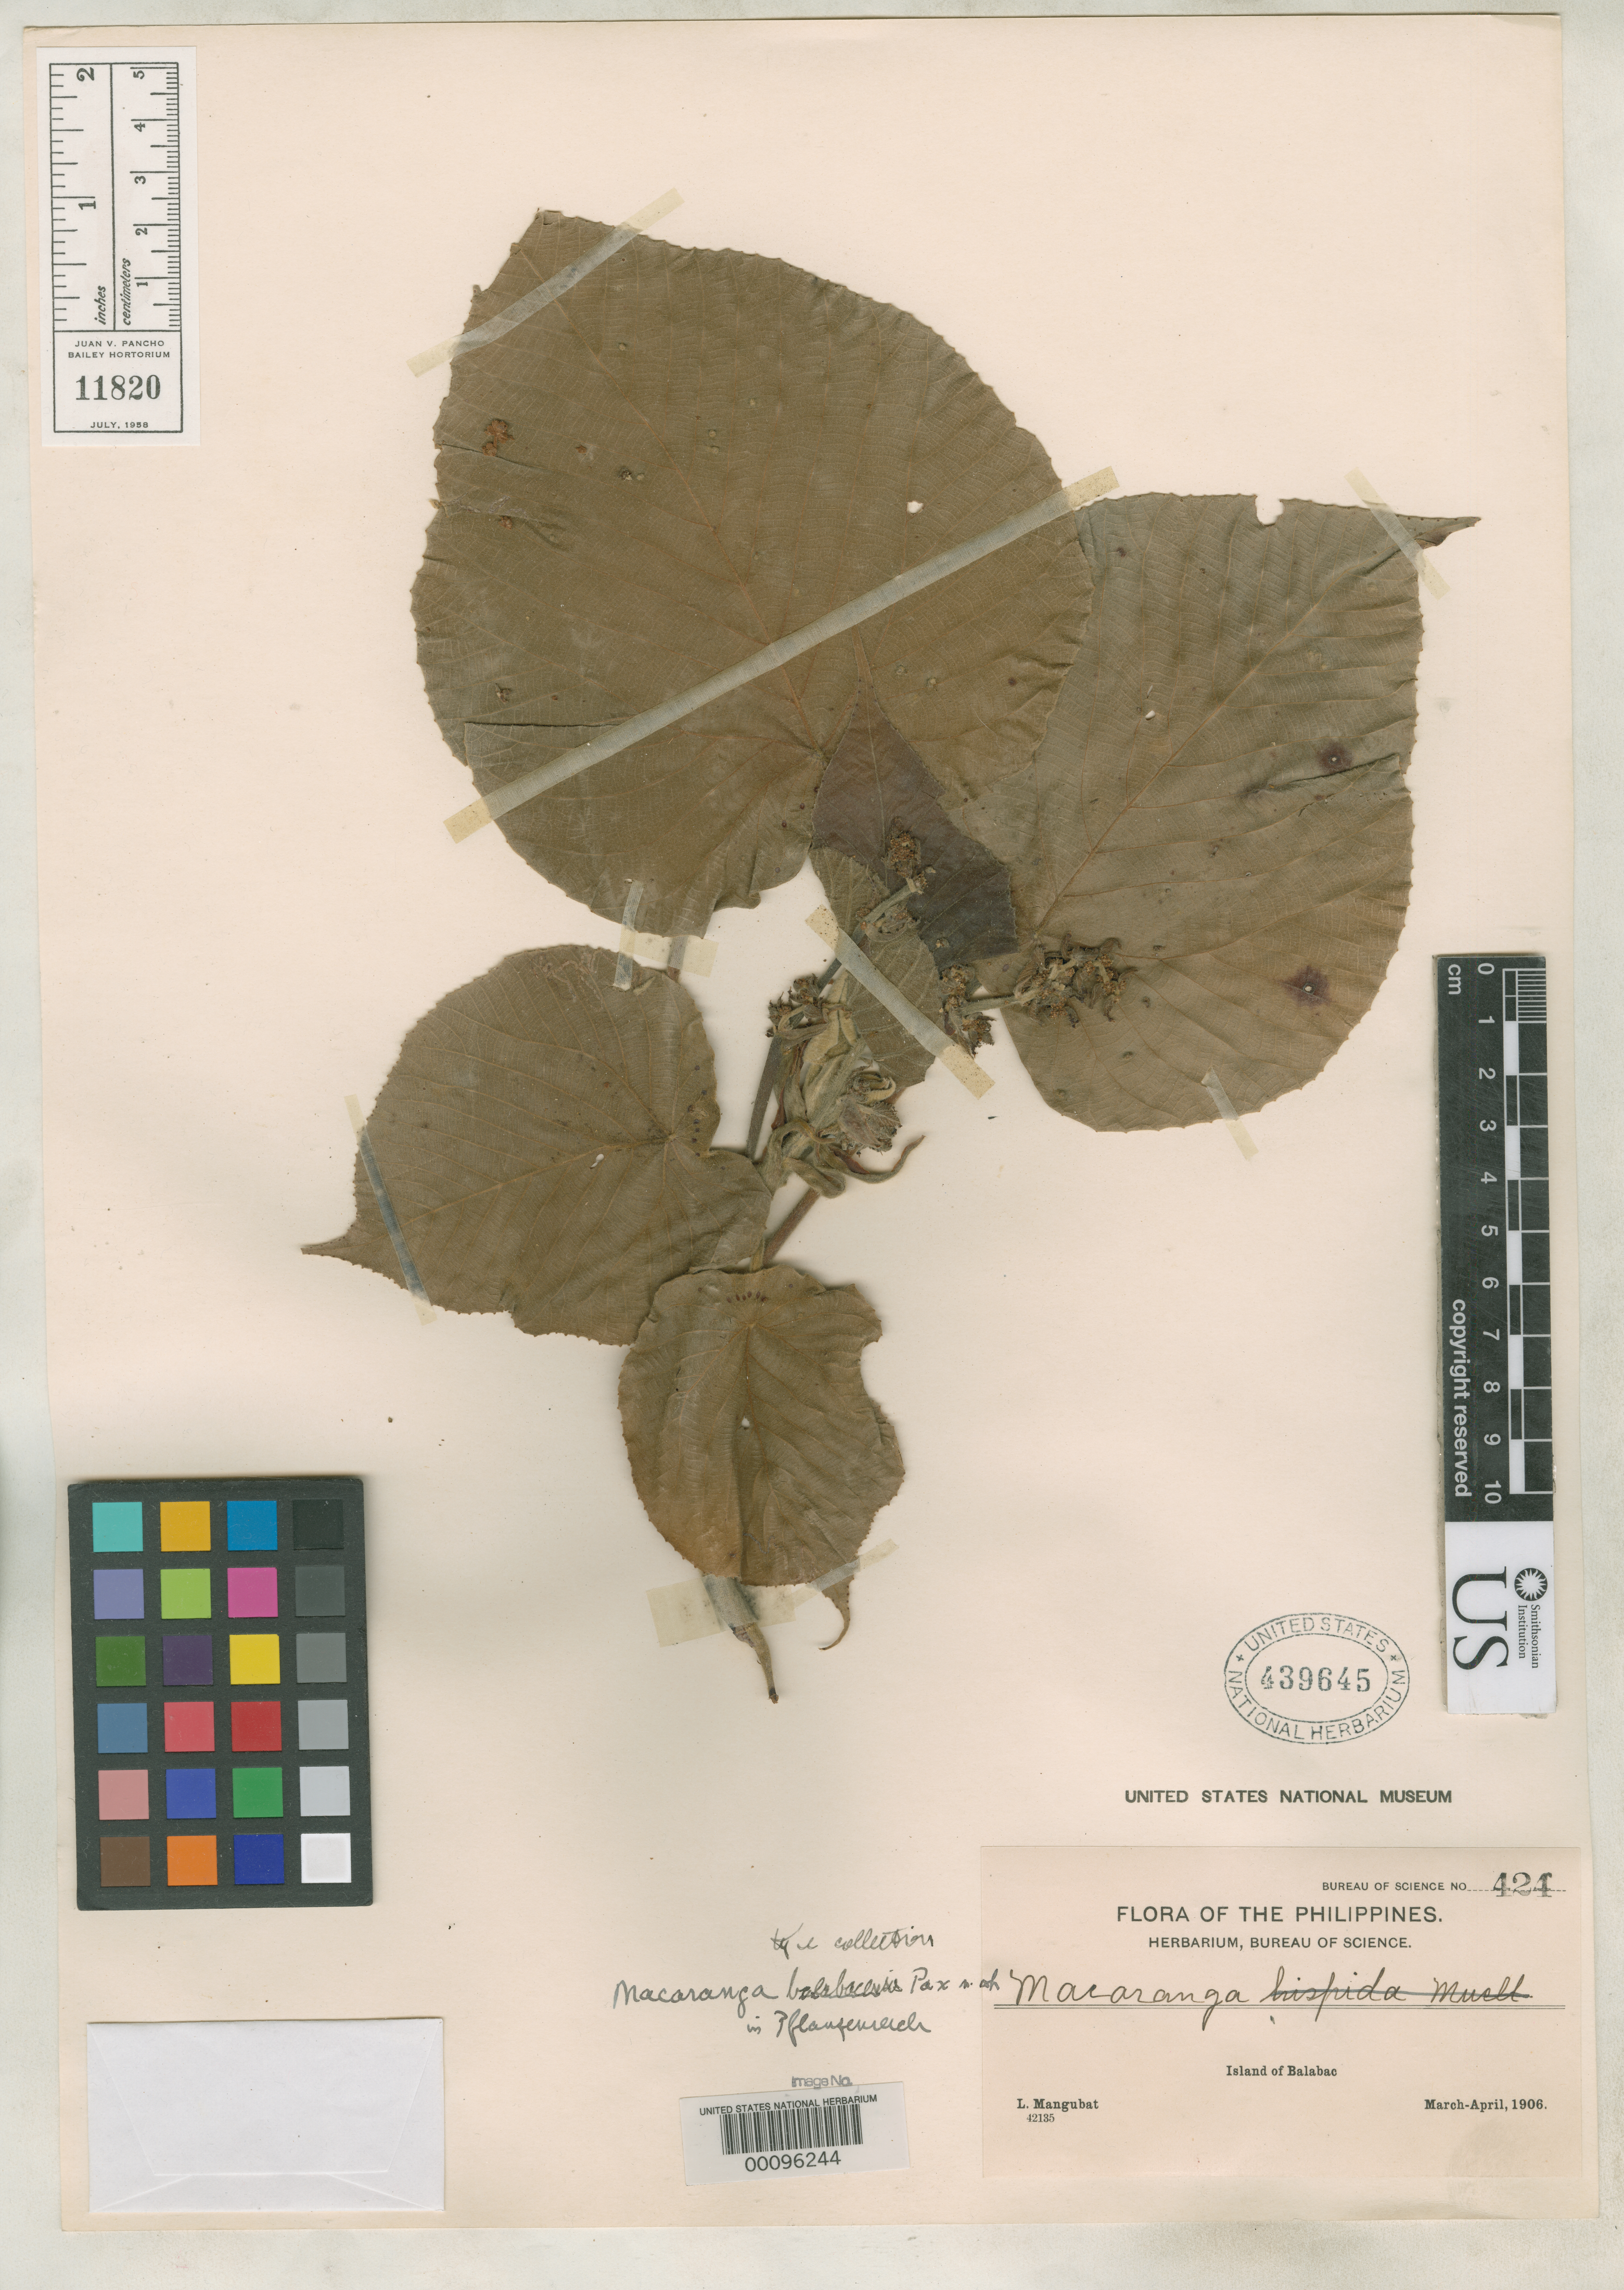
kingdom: Plantae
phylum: Tracheophyta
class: Magnoliopsida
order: Malpighiales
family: Euphorbiaceae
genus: Macaranga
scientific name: Macaranga balabacensis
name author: Pax & K. Hoffm. in Engl.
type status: Isotype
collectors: L. Mangubat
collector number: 424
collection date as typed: Mar 1906 to -- Apr 1906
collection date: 1906-03/1906-04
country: Philippines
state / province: Mimaropa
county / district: Palawan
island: Balabac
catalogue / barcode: US 439645